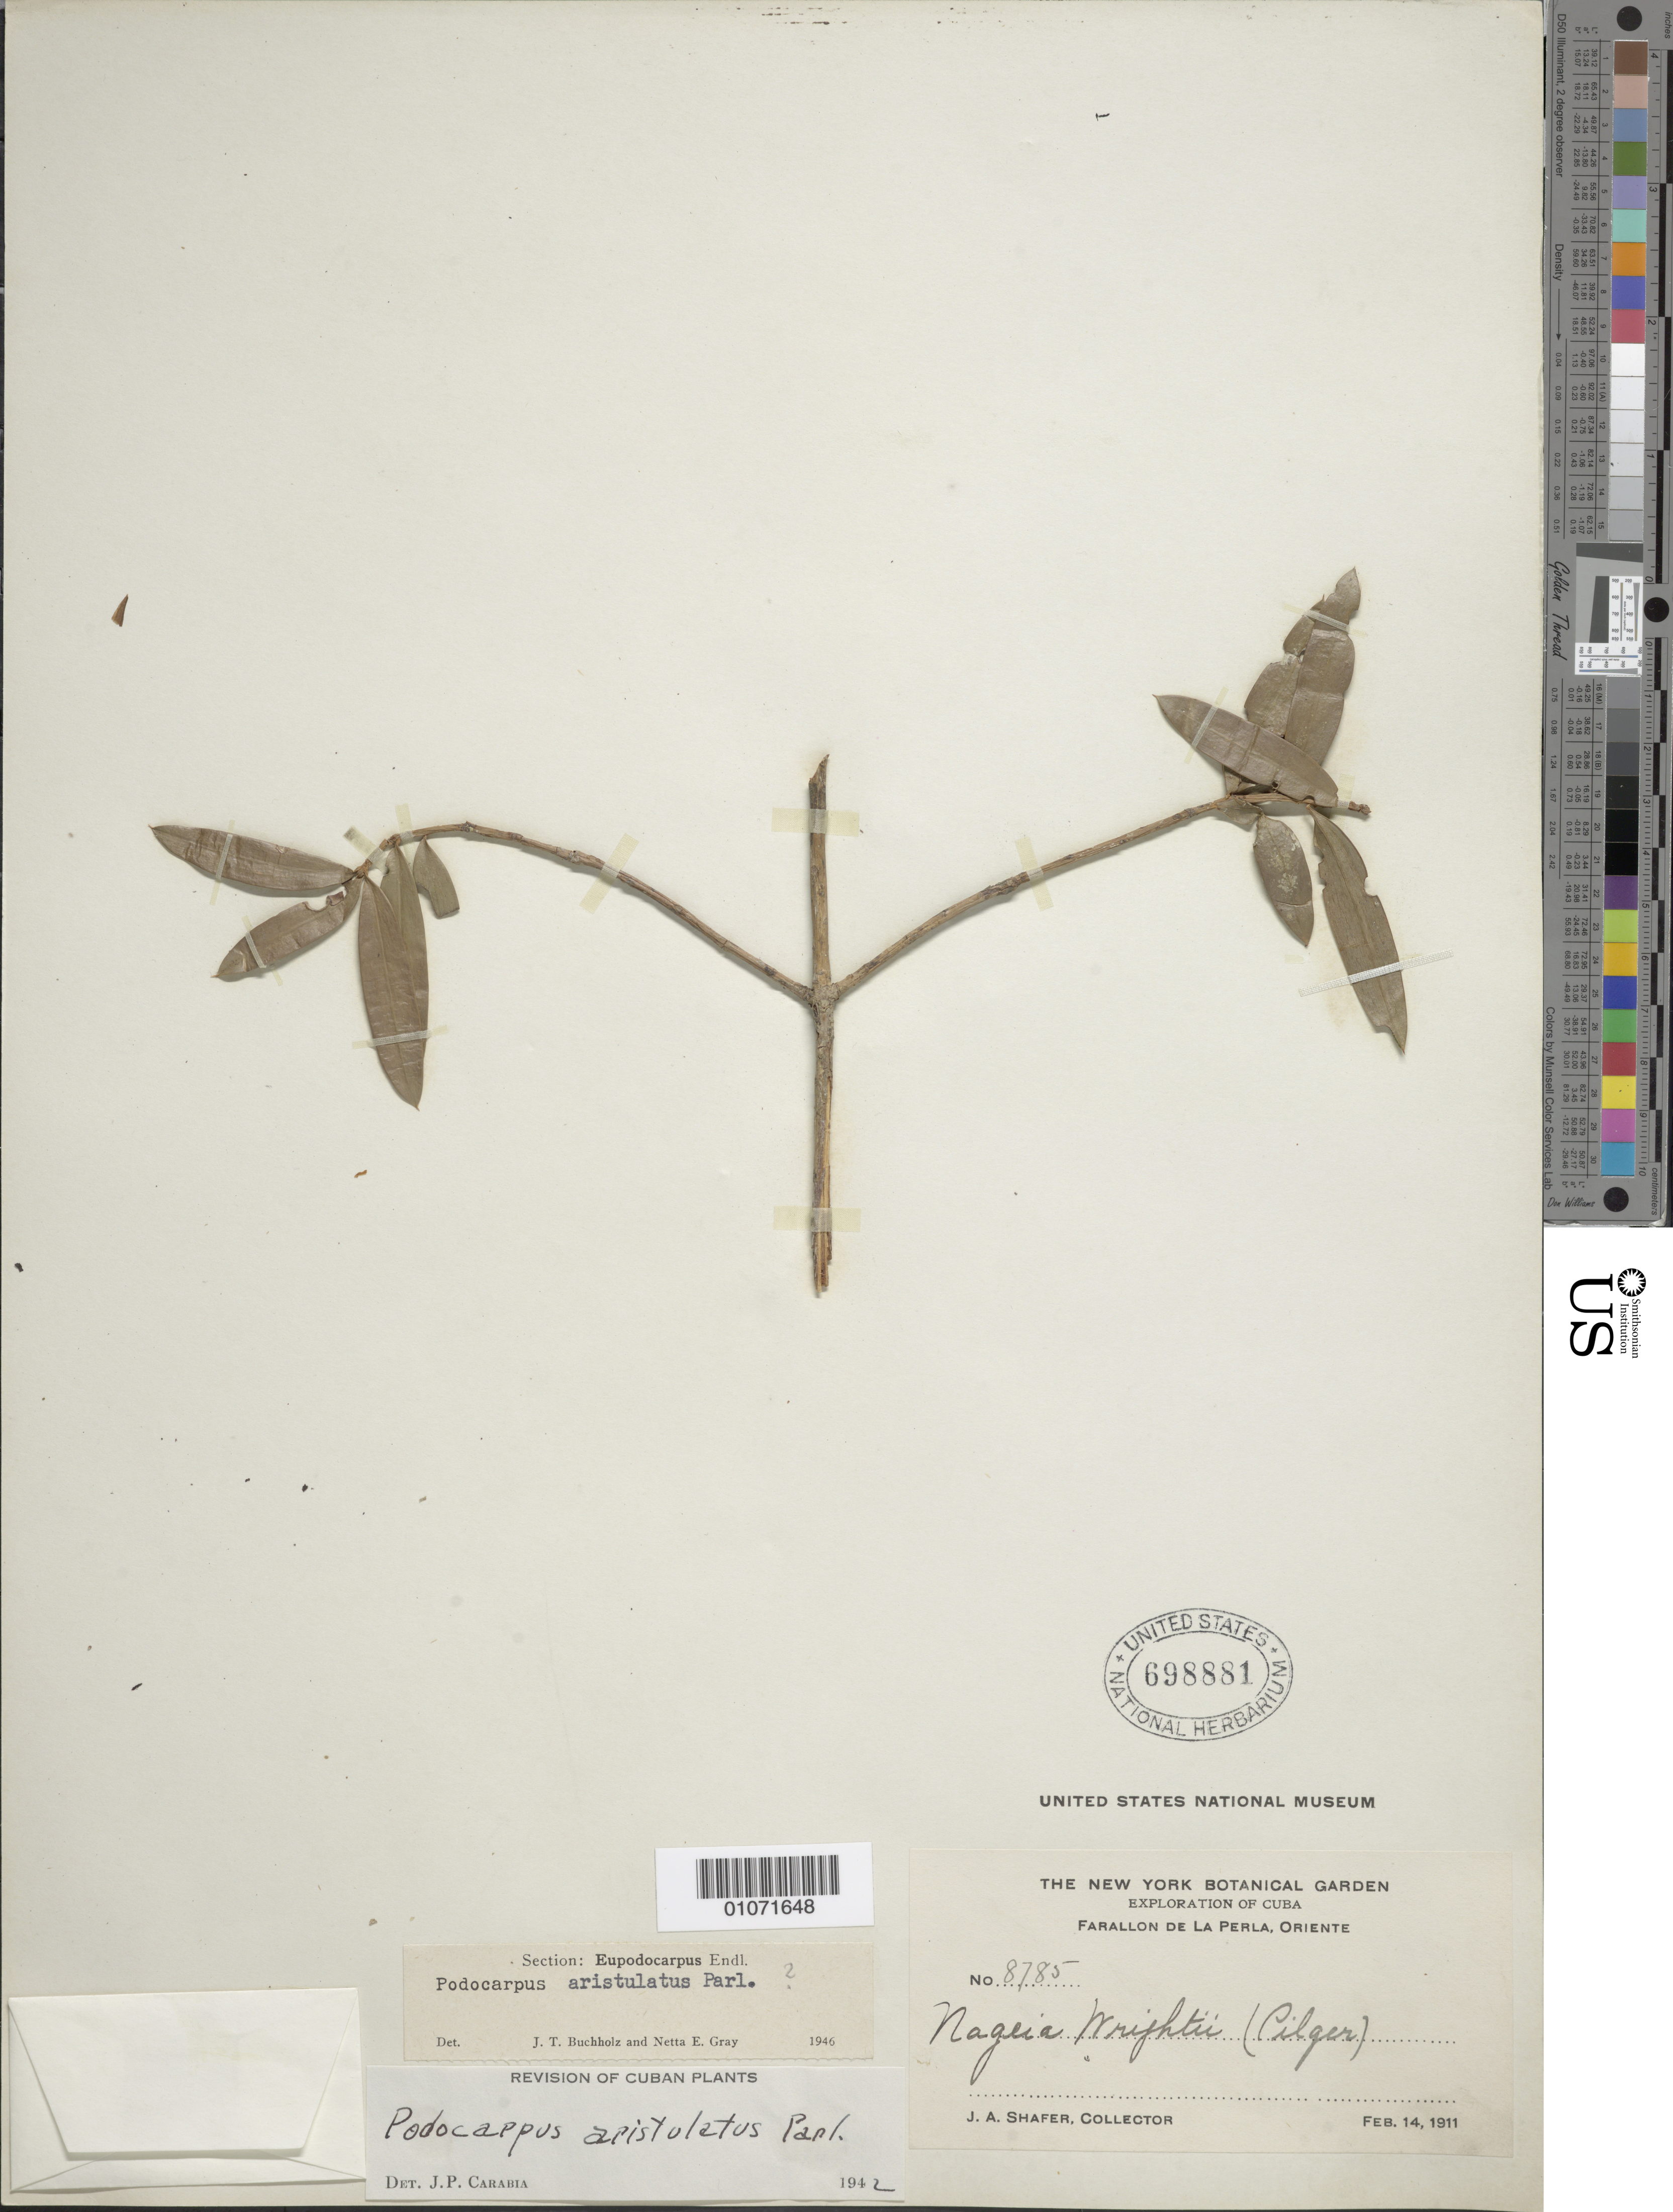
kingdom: Plantae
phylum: Tracheophyta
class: Pinopsida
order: Pinales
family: Podocarpaceae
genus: Podocarpus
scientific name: Podocarpus aristulatus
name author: Parl.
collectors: J. A. Shafer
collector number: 8785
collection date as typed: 14 Feb 1911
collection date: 1911-02-14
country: Cuba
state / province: Oriente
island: Cuba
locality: Faralon de la Perla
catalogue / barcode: US 698881